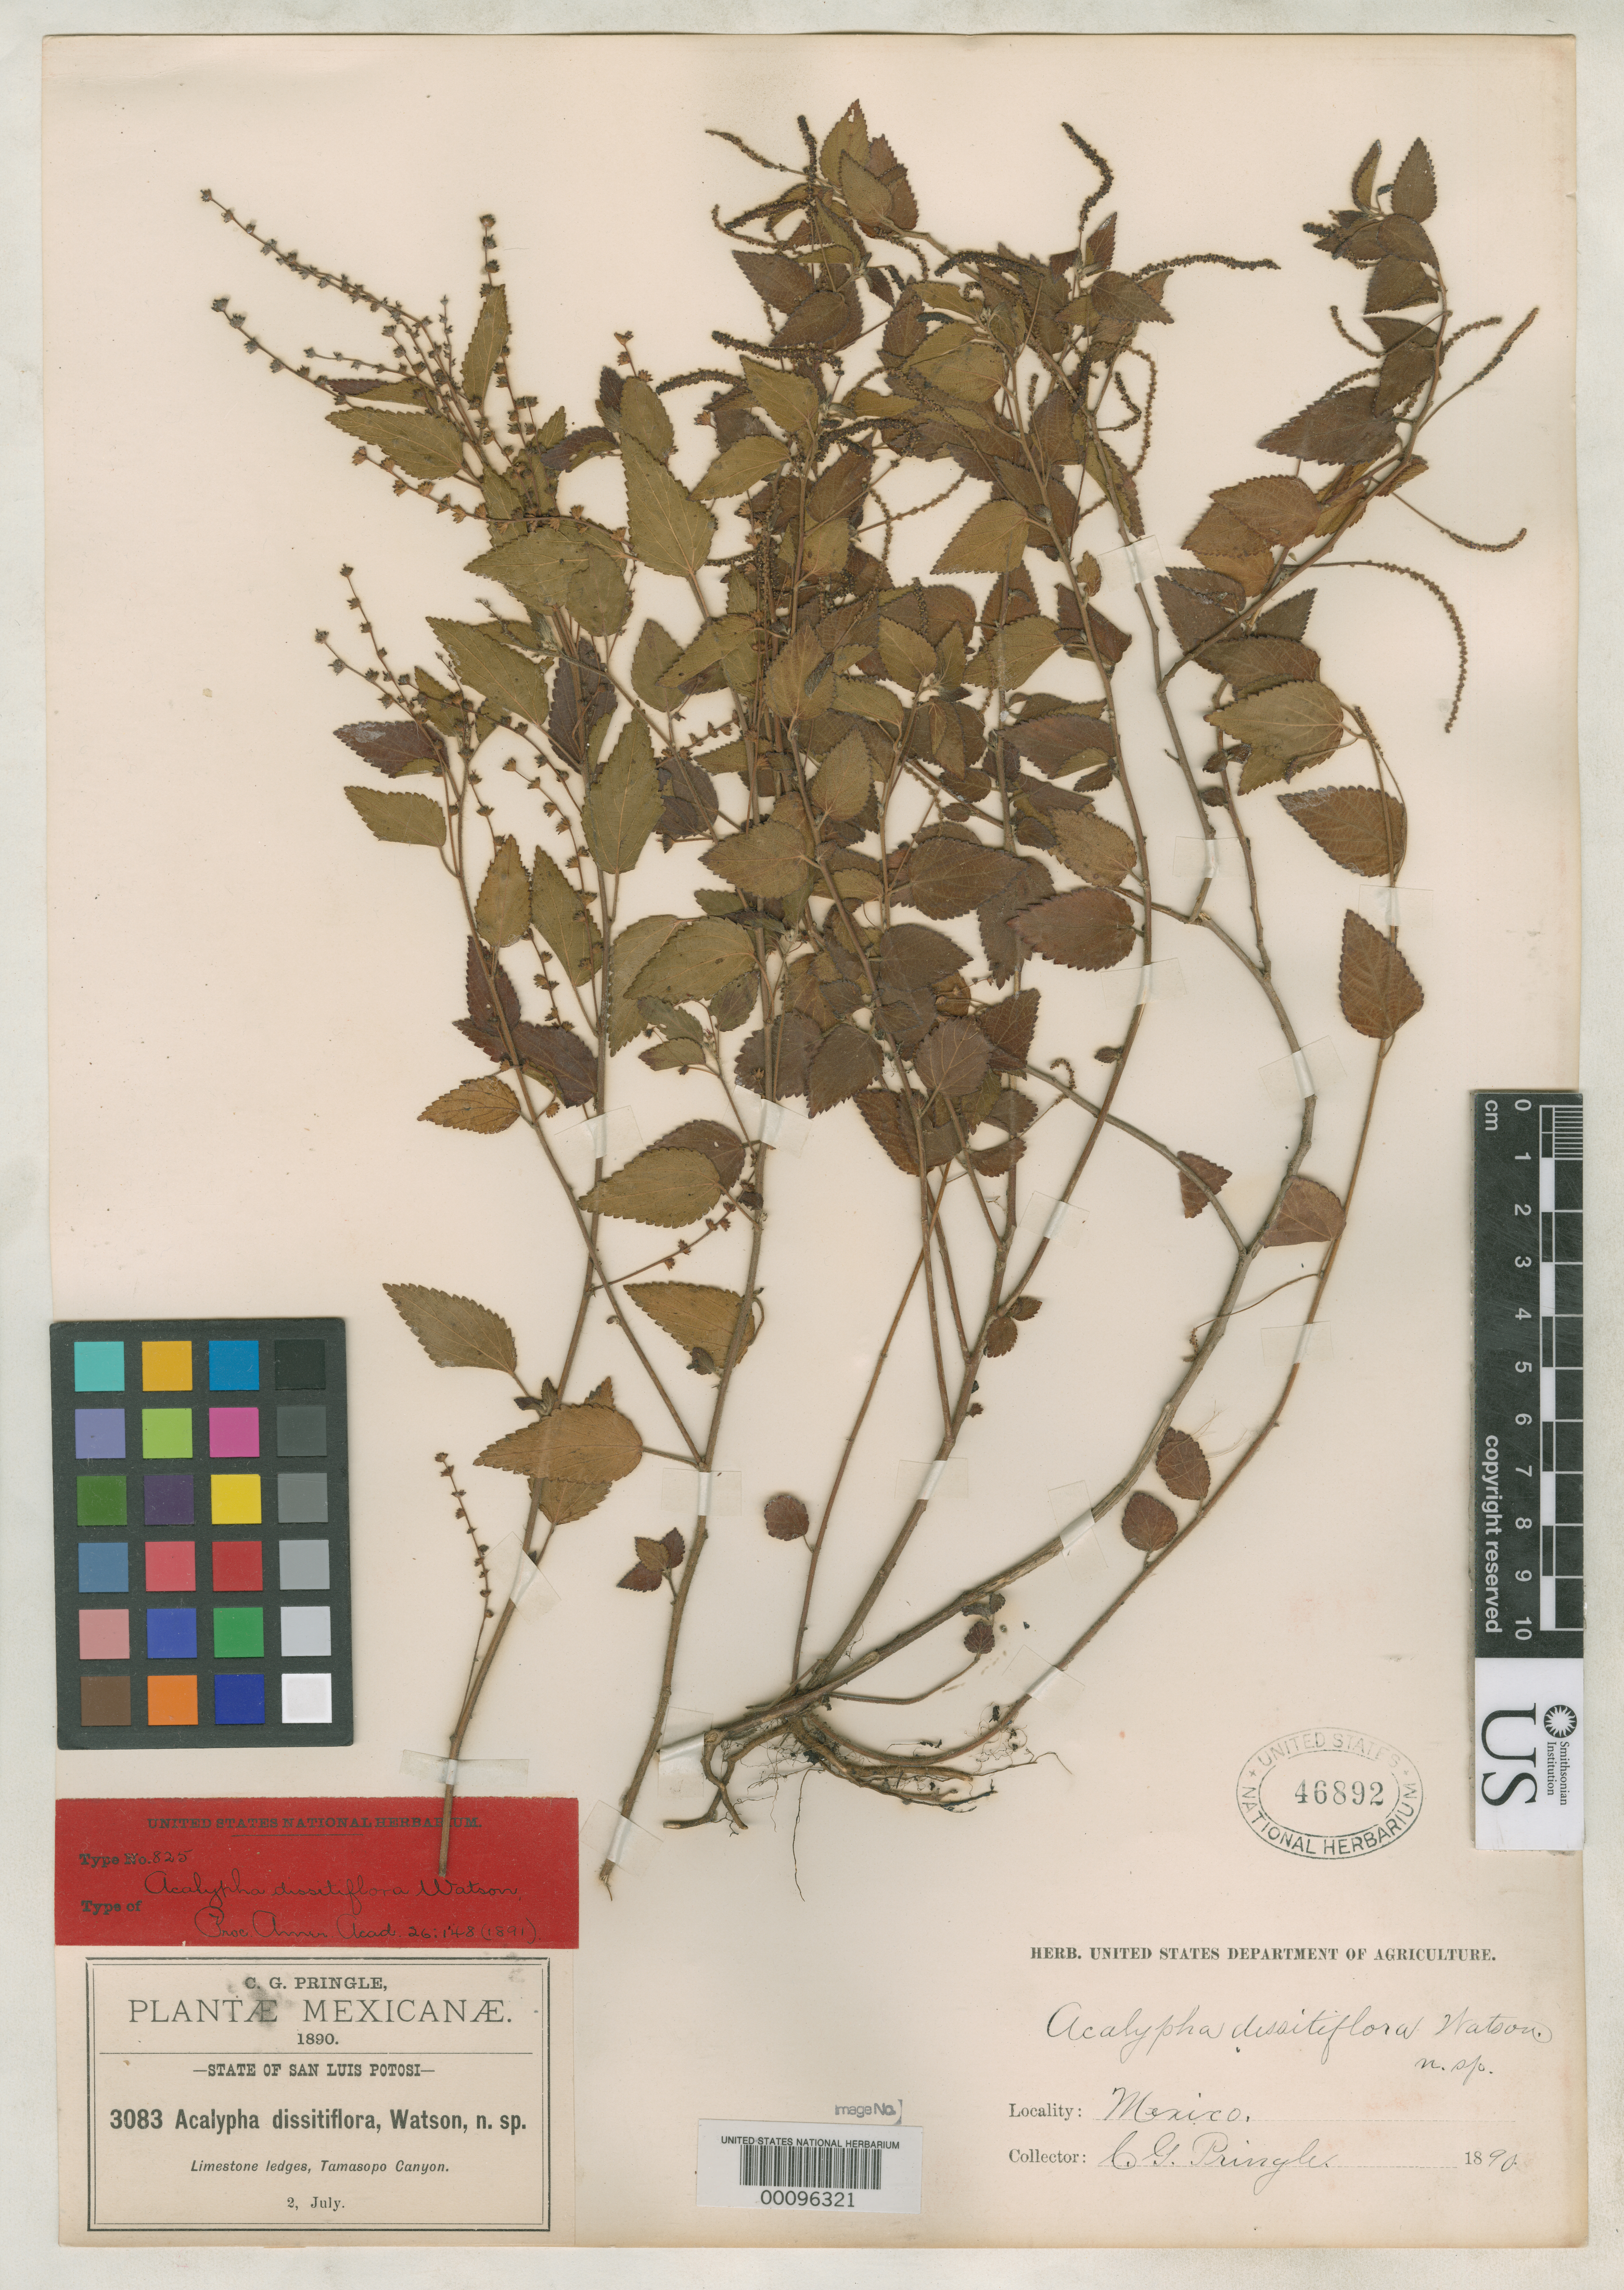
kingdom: Plantae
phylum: Tracheophyta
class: Magnoliopsida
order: Malpighiales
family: Euphorbiaceae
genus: Acalypha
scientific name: Acalypha dissitiflora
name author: S. Watson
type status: Type Collection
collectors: C. G. Pringle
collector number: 3083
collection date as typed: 02 Jul 1890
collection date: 1890-07-02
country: Mexico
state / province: San Luis Potosi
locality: Tamasopo Canon.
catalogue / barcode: US 46892